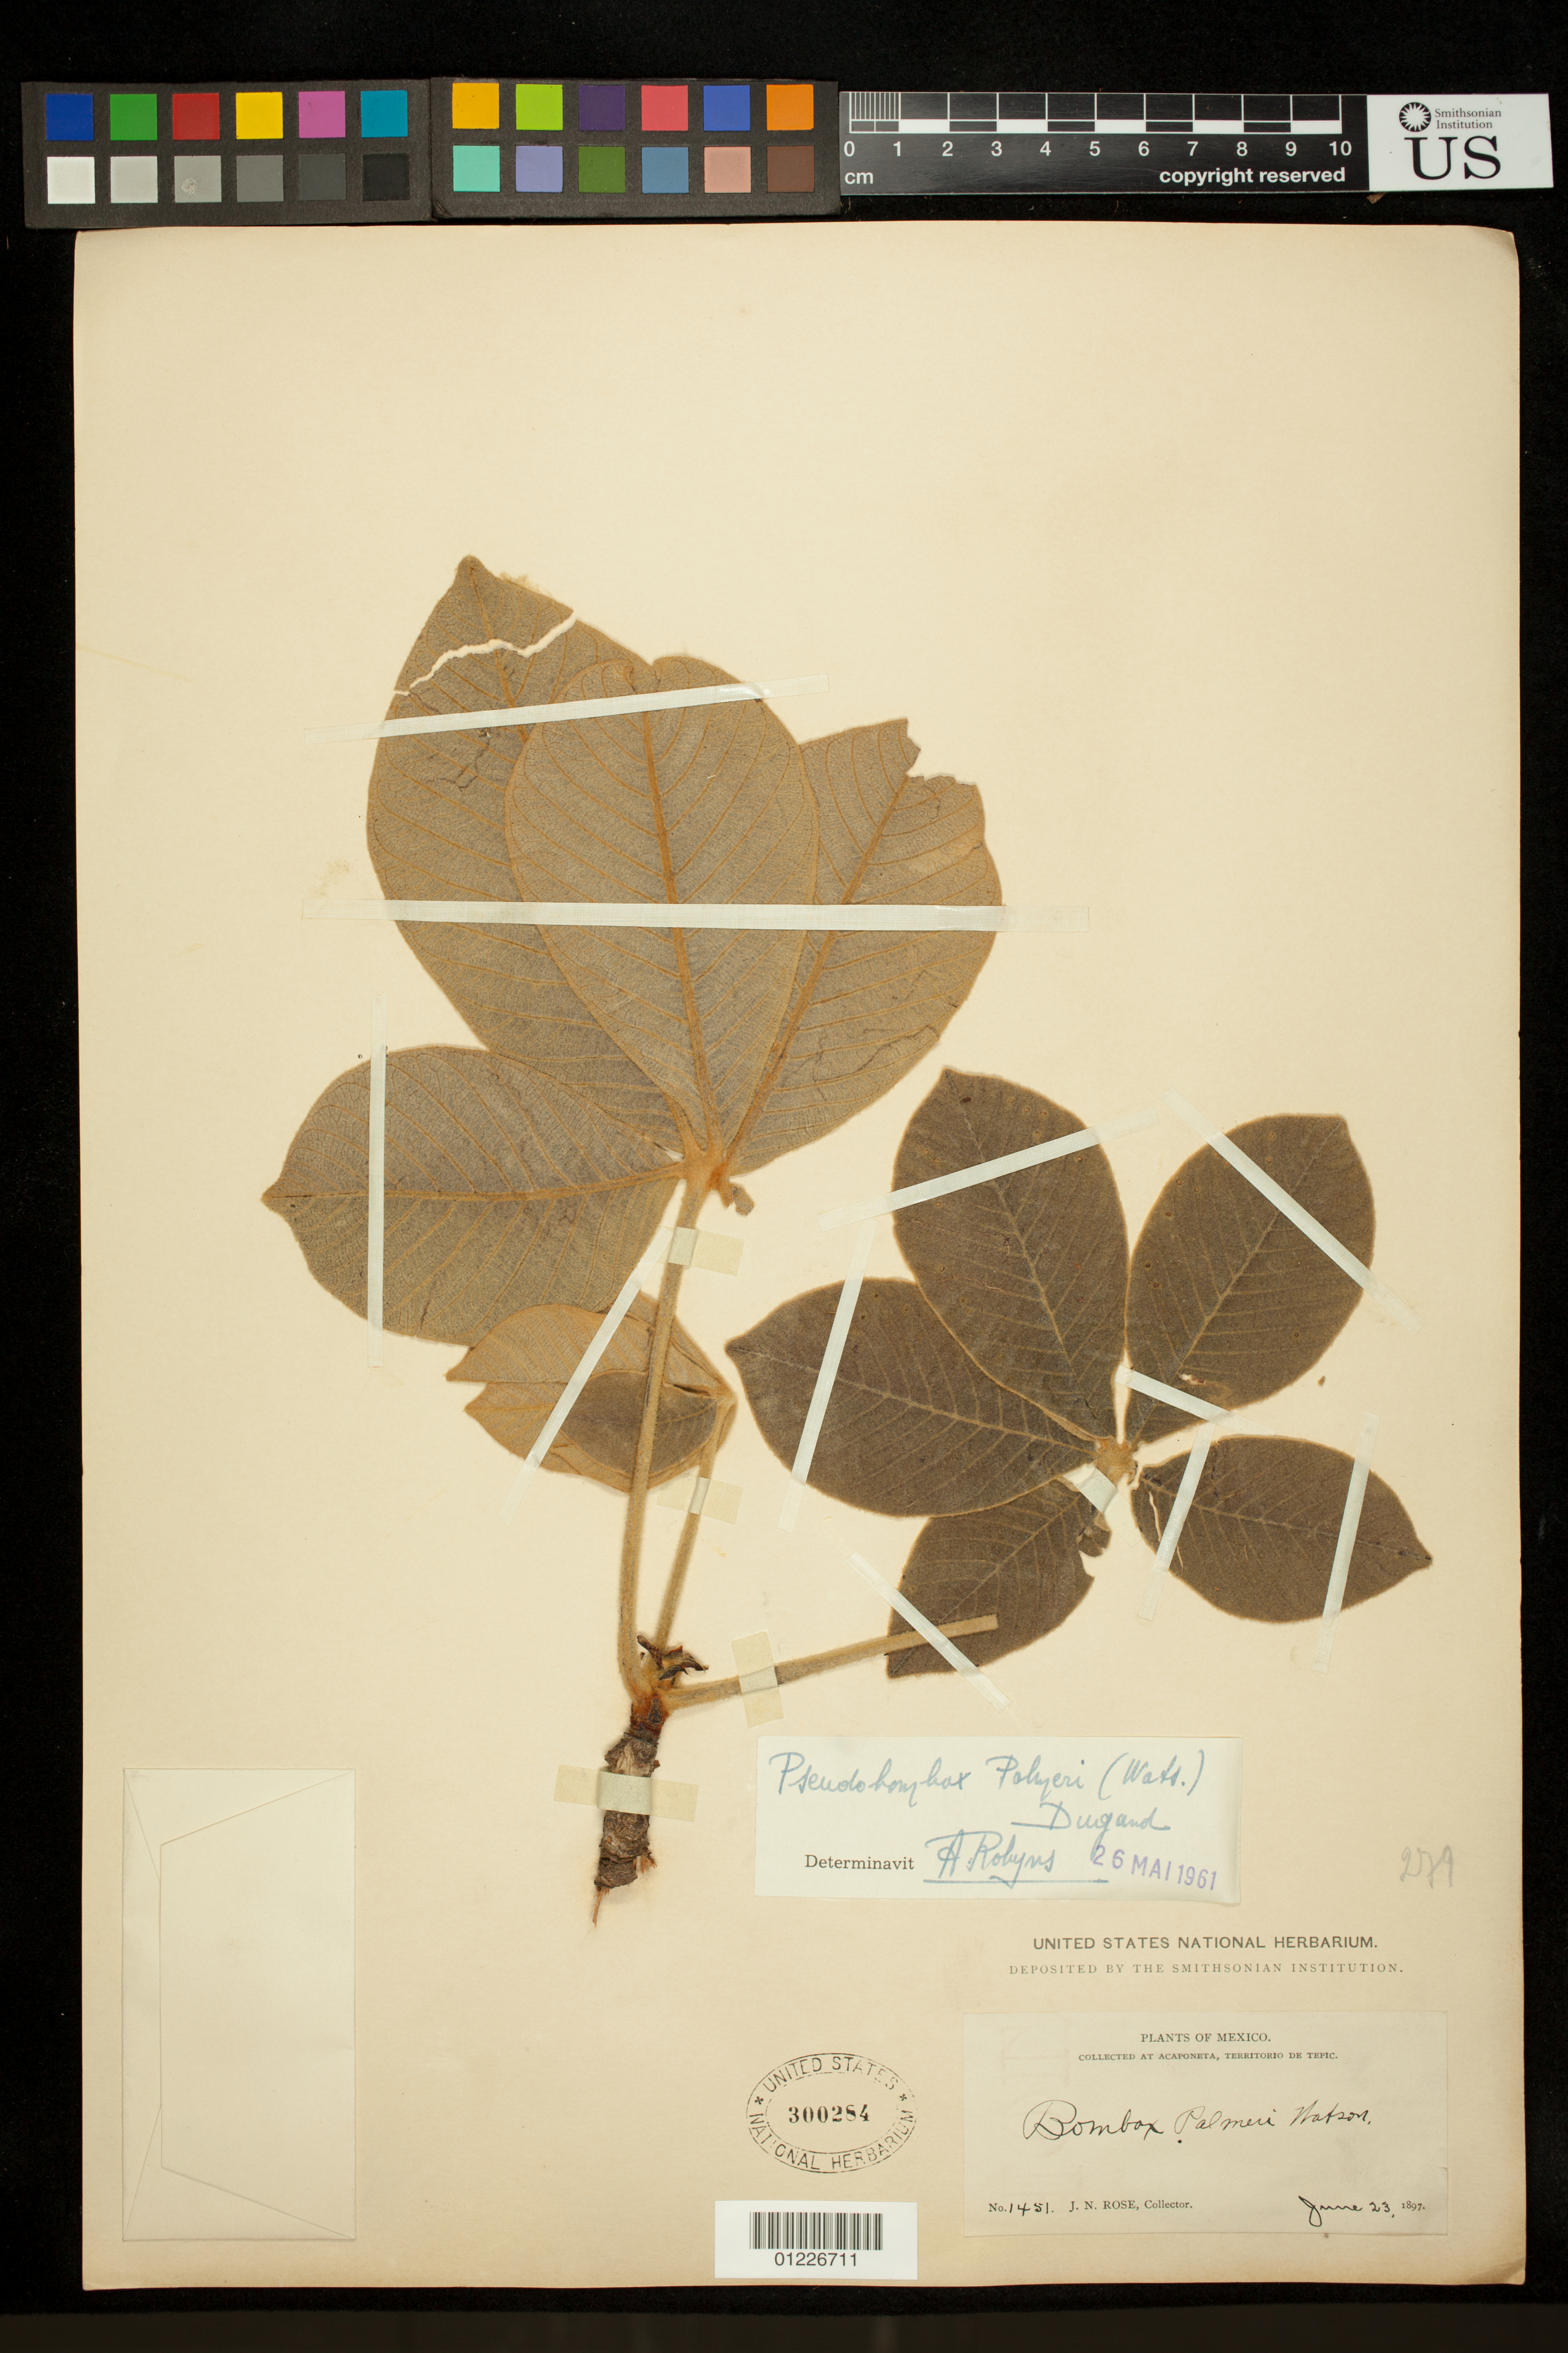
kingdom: Plantae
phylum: Tracheophyta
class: Magnoliopsida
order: Malvales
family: Malvaceae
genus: Pseudobombax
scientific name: Pseudobombax palmeri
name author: (S. Watson) Dugand G.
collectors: J. N. Rose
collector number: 1451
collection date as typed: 23 Jun 1897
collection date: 1897-06-23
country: Mexico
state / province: Nayarit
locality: Tepic, Acaponeta.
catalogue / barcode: US 300284